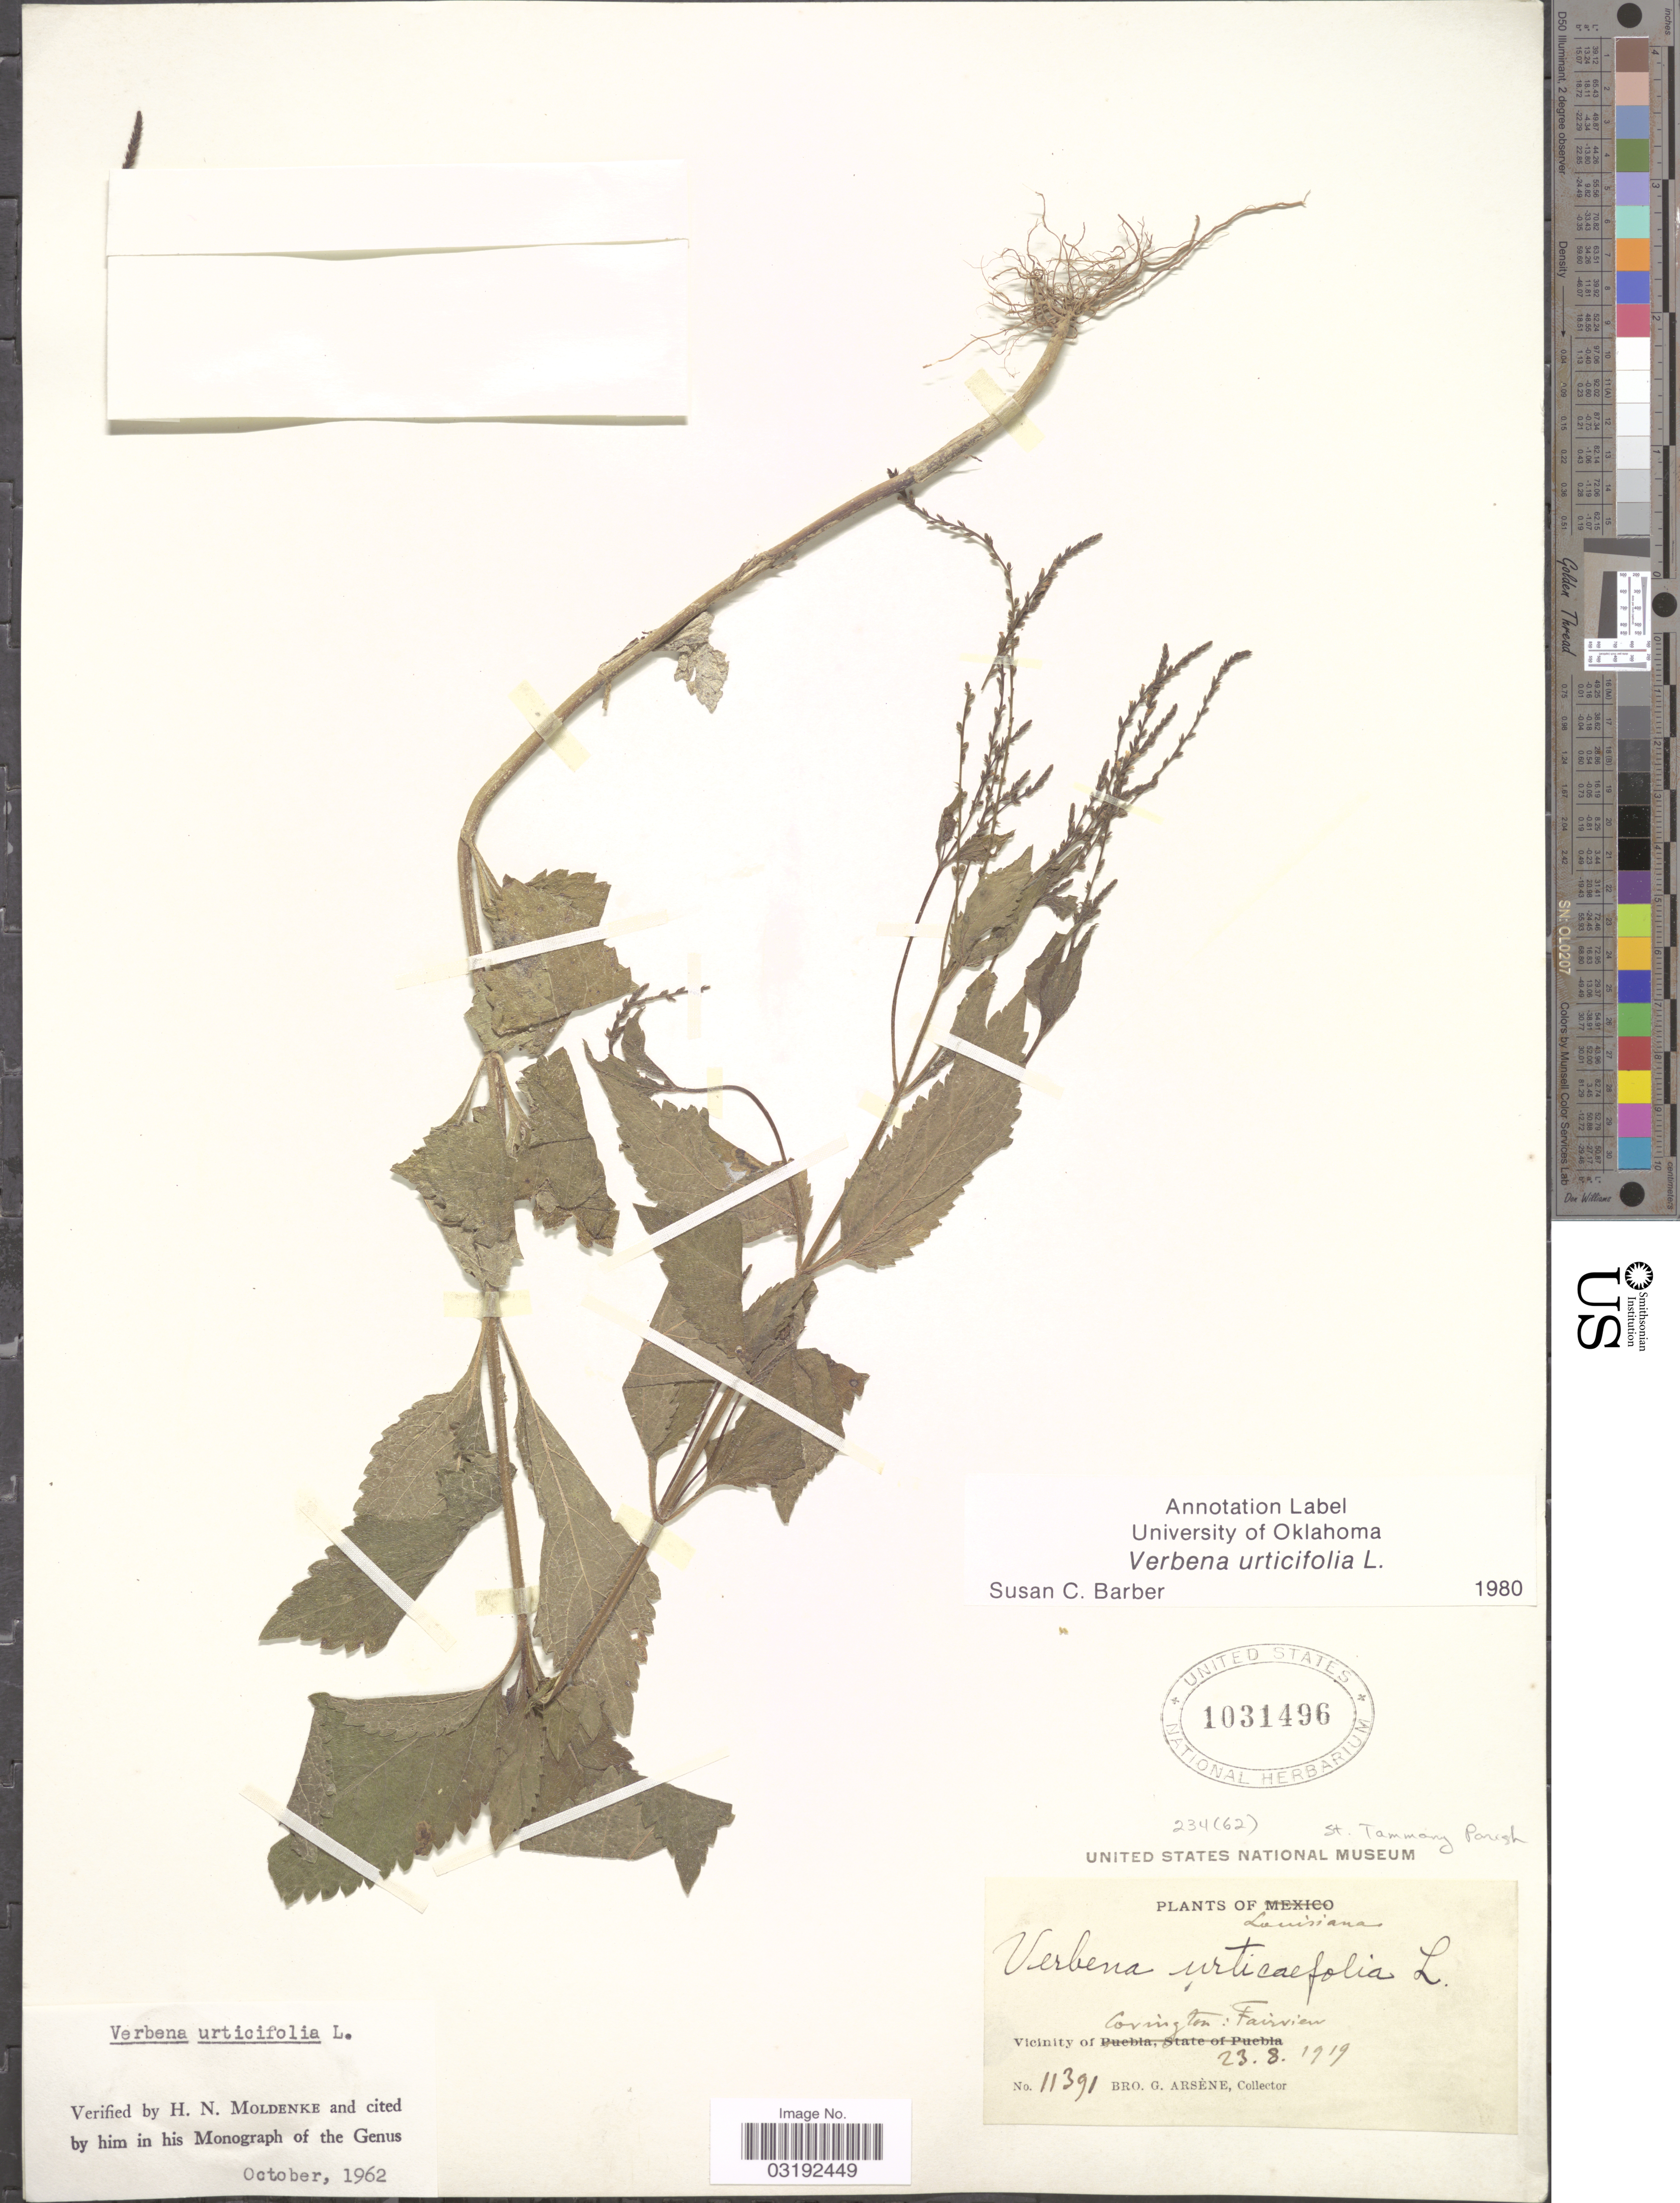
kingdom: Plantae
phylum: Tracheophyta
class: Magnoliopsida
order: Lamiales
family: Verbenaceae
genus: Verbena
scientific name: Verbena urticifolia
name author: L.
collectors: Bro. G. Arsène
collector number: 11391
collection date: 1919-08-23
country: United States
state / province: Louisiana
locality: Vicinity of Covington: Fairview. St. Tammany Parish.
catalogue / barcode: US 1031496